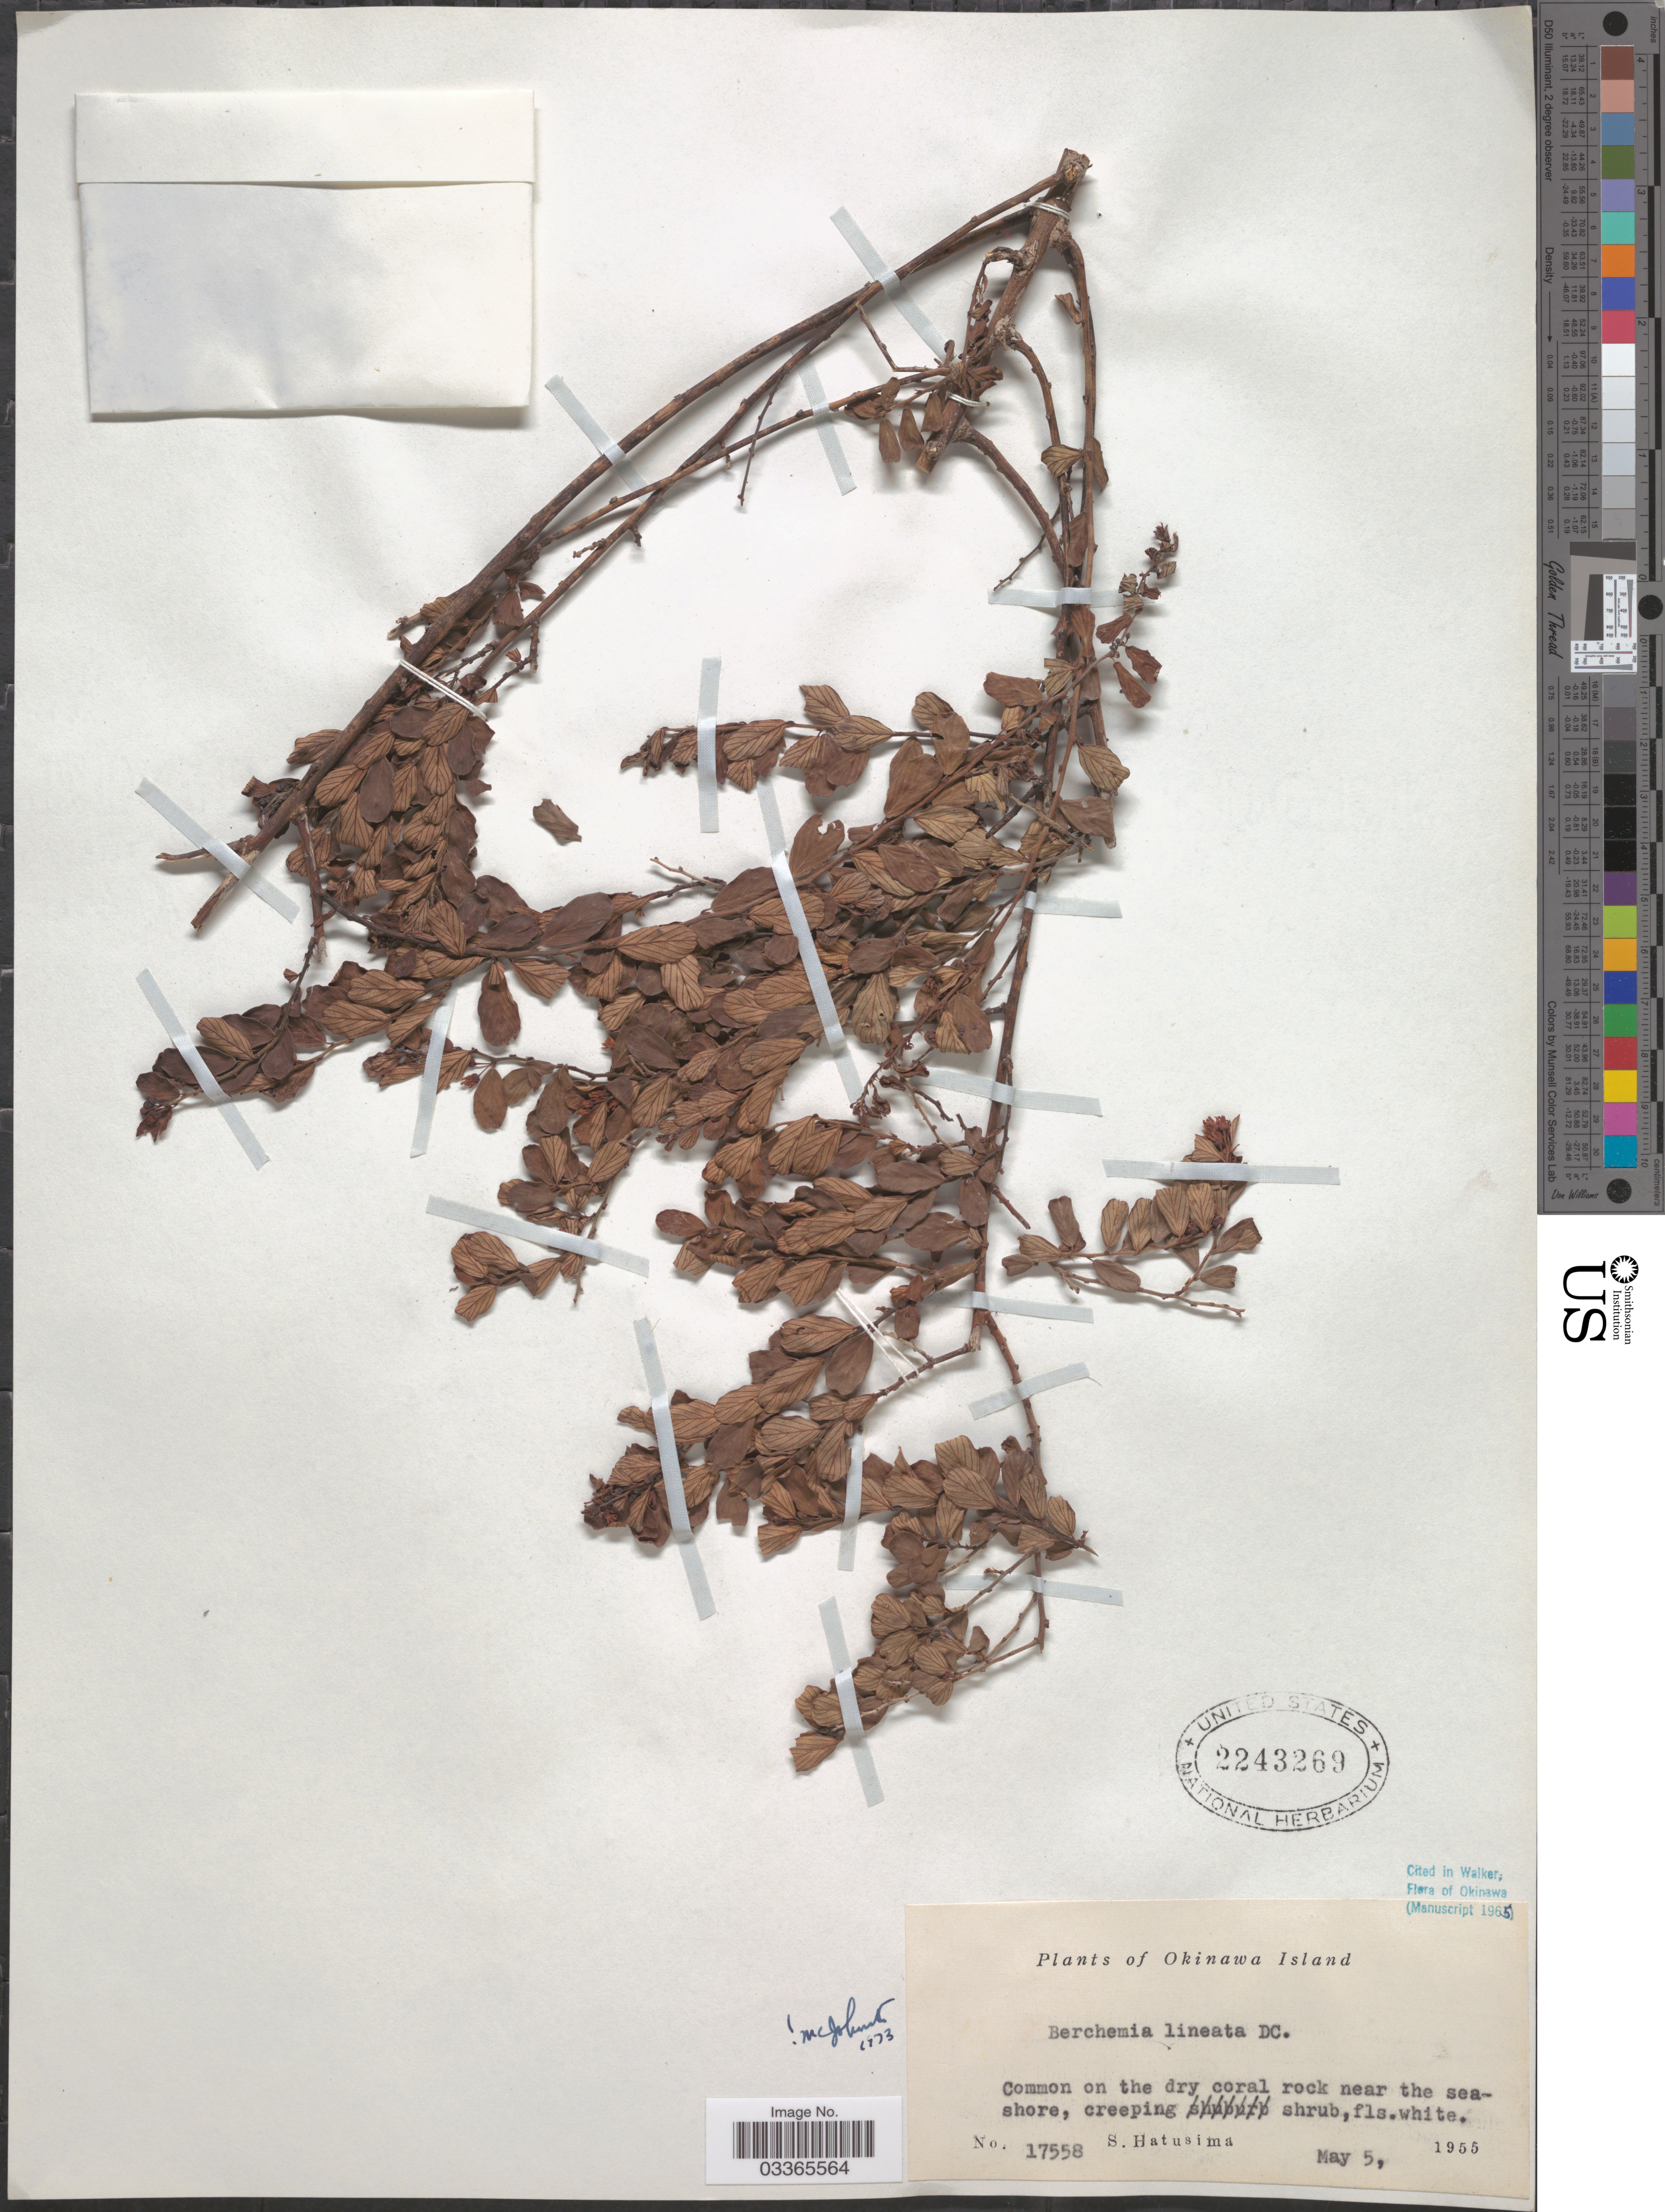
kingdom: Plantae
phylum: Tracheophyta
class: Magnoliopsida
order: Rosales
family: Rhamnaceae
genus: Berchemia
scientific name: Berchemia lineata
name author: (L.) DC.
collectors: S. Hatusima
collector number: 17558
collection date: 1955-05-05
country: Japan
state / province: Okinawa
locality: Okinawa Island.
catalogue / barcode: US 2243269